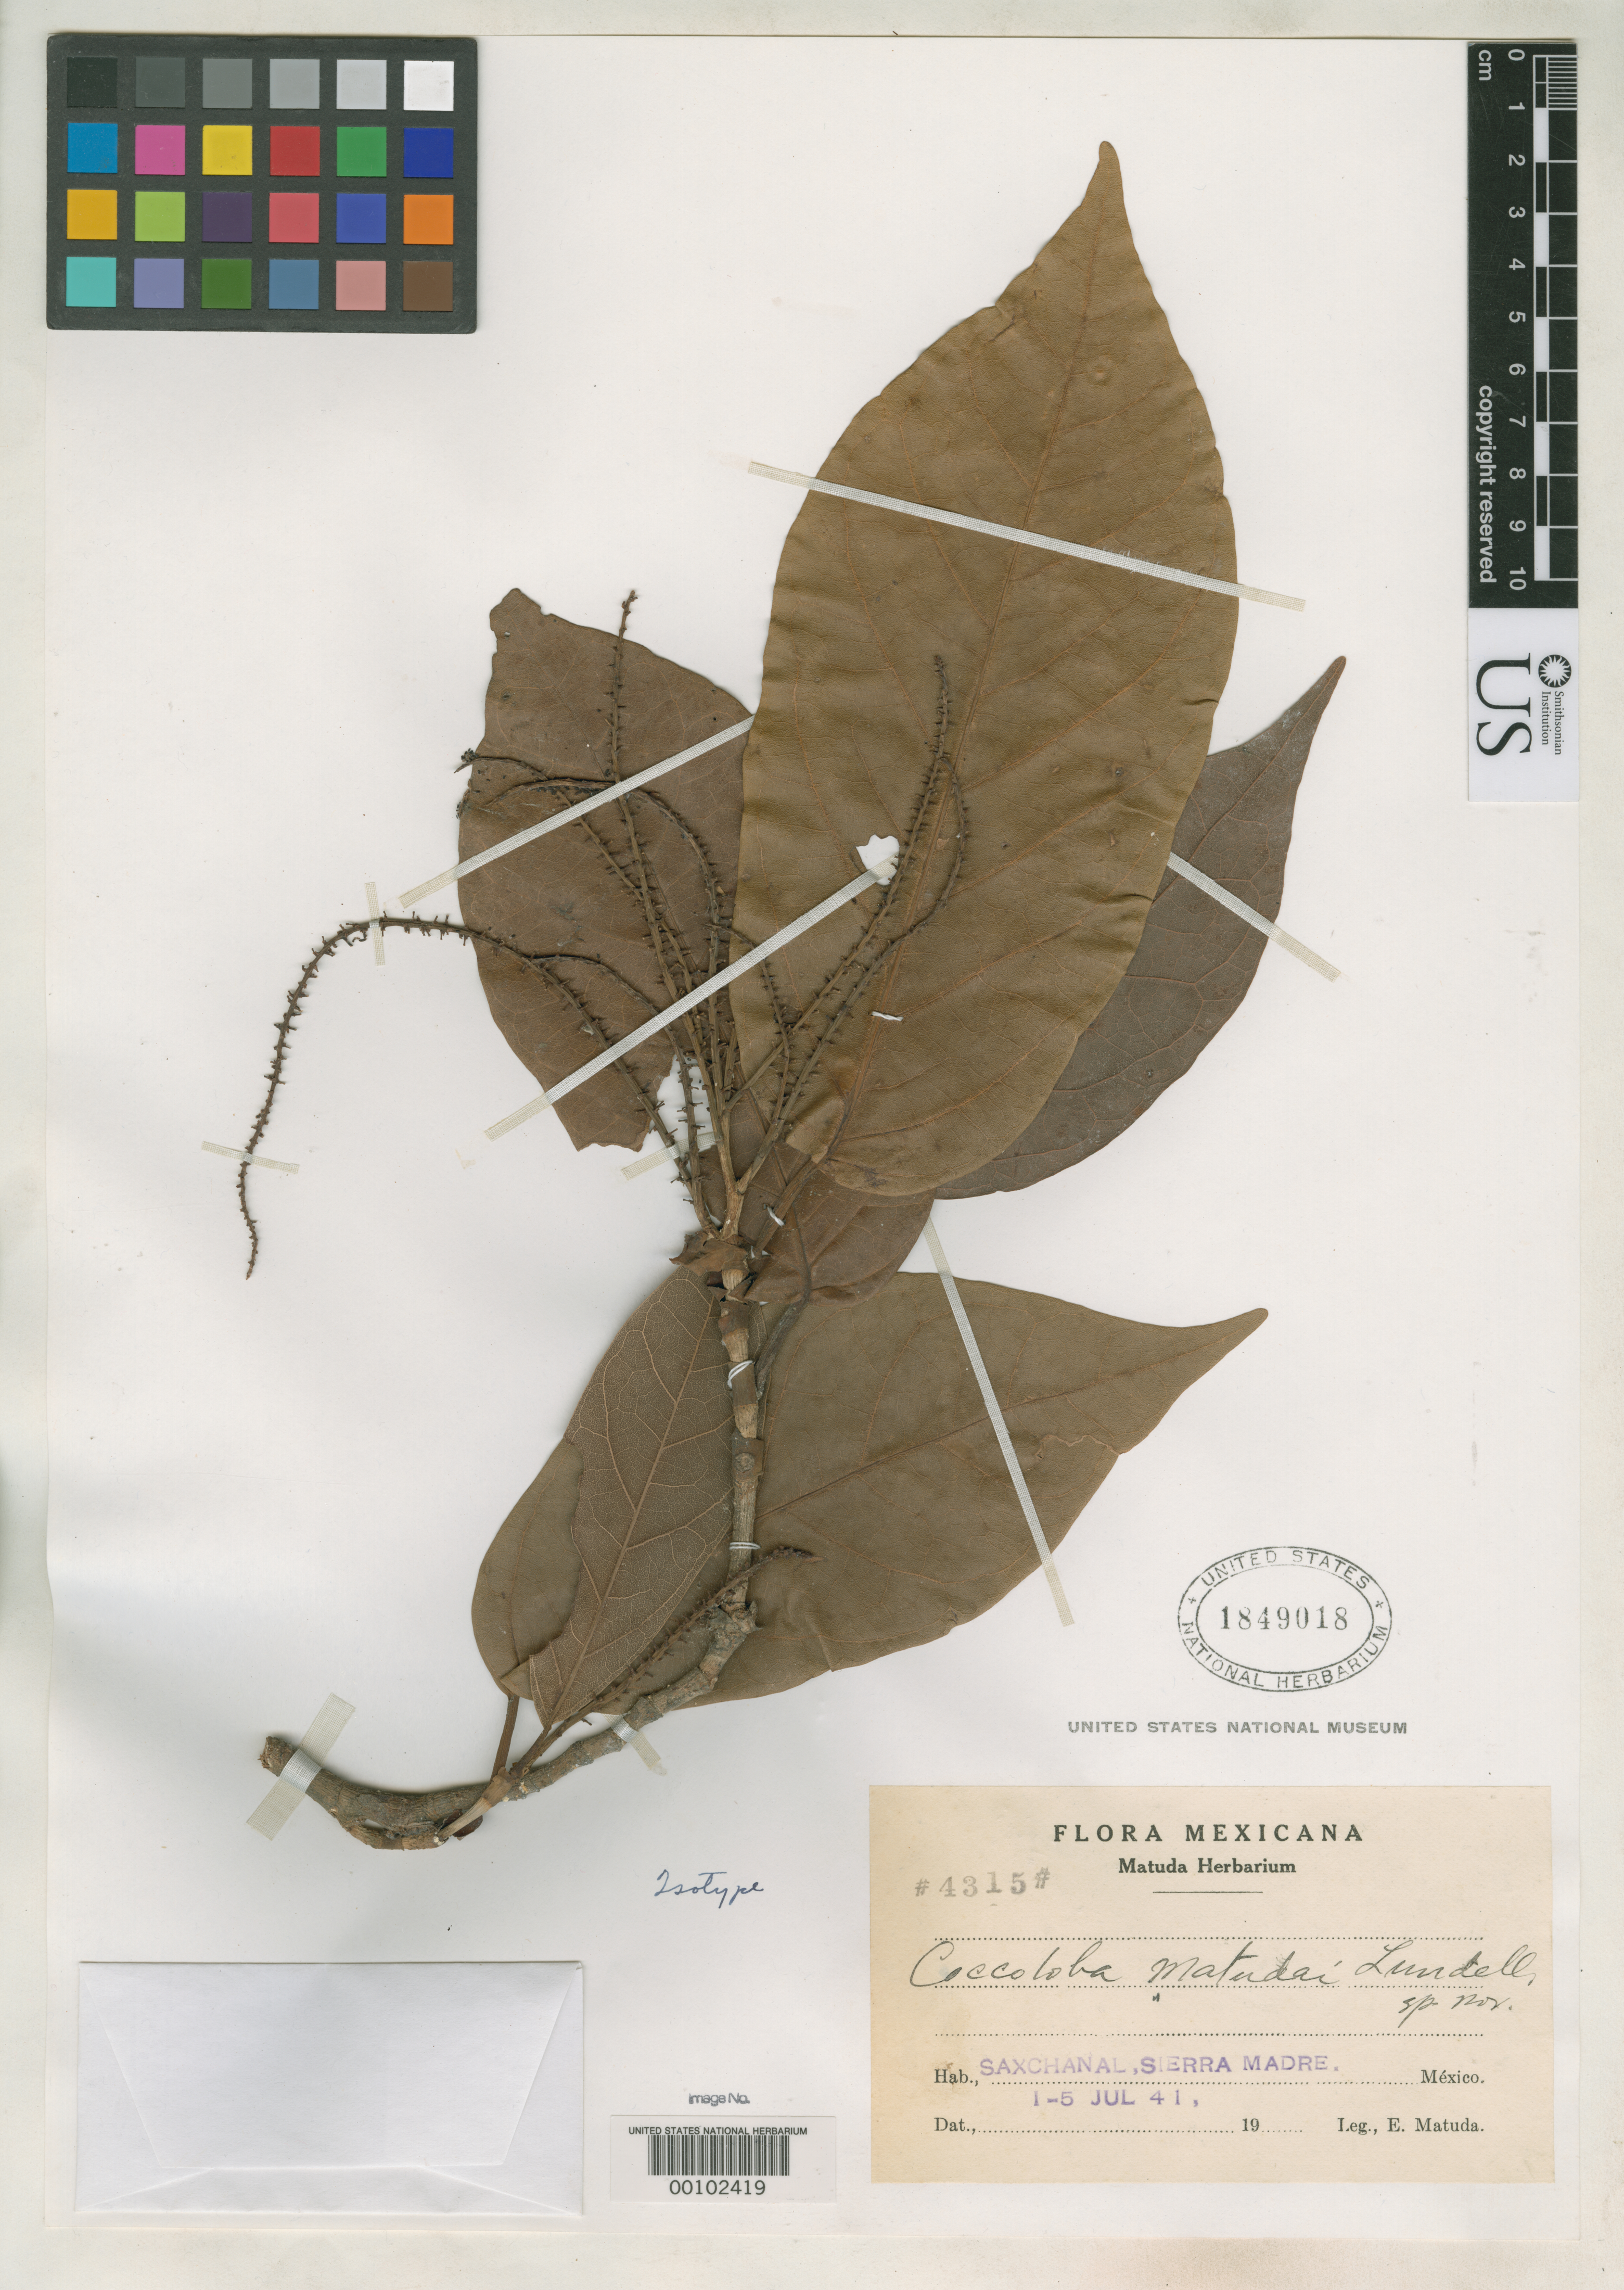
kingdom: Plantae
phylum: Tracheophyta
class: Magnoliopsida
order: Caryophyllales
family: Polygonaceae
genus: Coccoloba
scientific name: Coccoloba matudae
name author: Lundell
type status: Isotype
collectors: E. Matuda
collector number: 4315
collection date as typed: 01 Jul 1941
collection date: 1941-07-01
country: Mexico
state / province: Chiapas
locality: Sierra Madre, Saxchanal.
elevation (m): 2700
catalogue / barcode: US 1849018